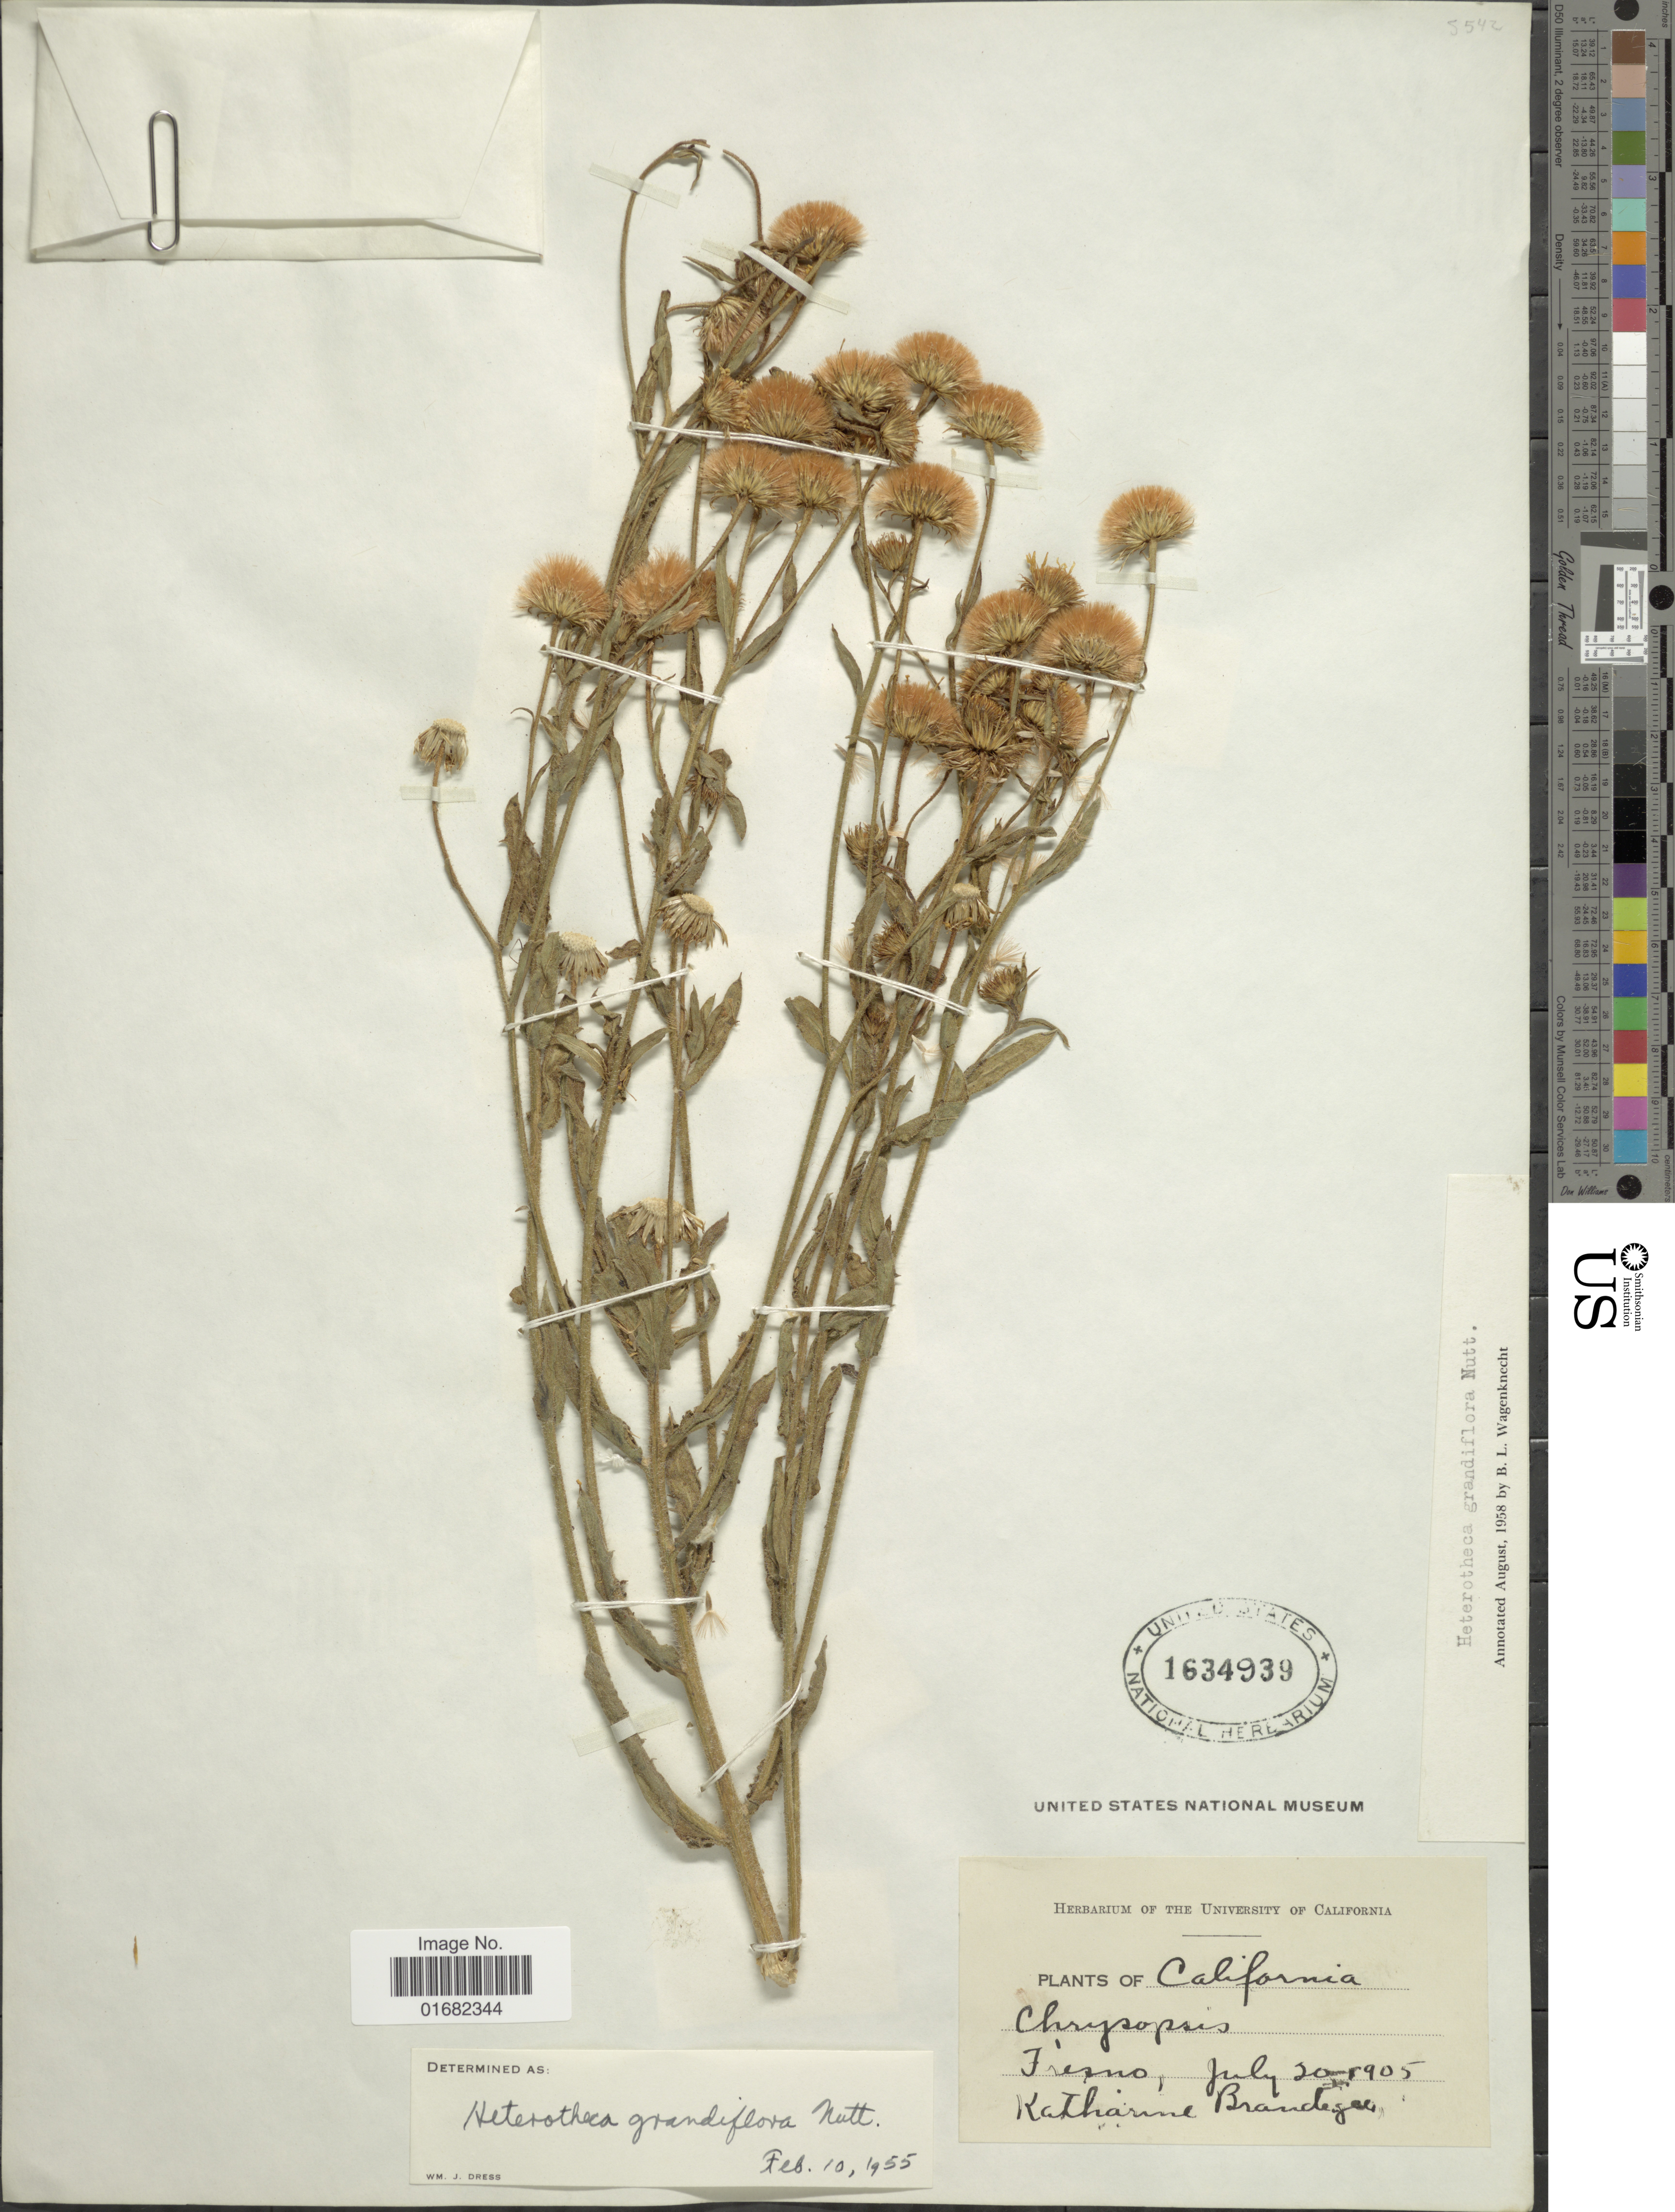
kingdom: Plantae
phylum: Tracheophyta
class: Magnoliopsida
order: Asterales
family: Asteraceae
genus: Heterotheca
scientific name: Heterotheca grandiflora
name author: Nutt.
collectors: M. K. Brandegee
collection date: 1905-07-20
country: United States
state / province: California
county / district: Fresno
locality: Fresno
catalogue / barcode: US 1634939